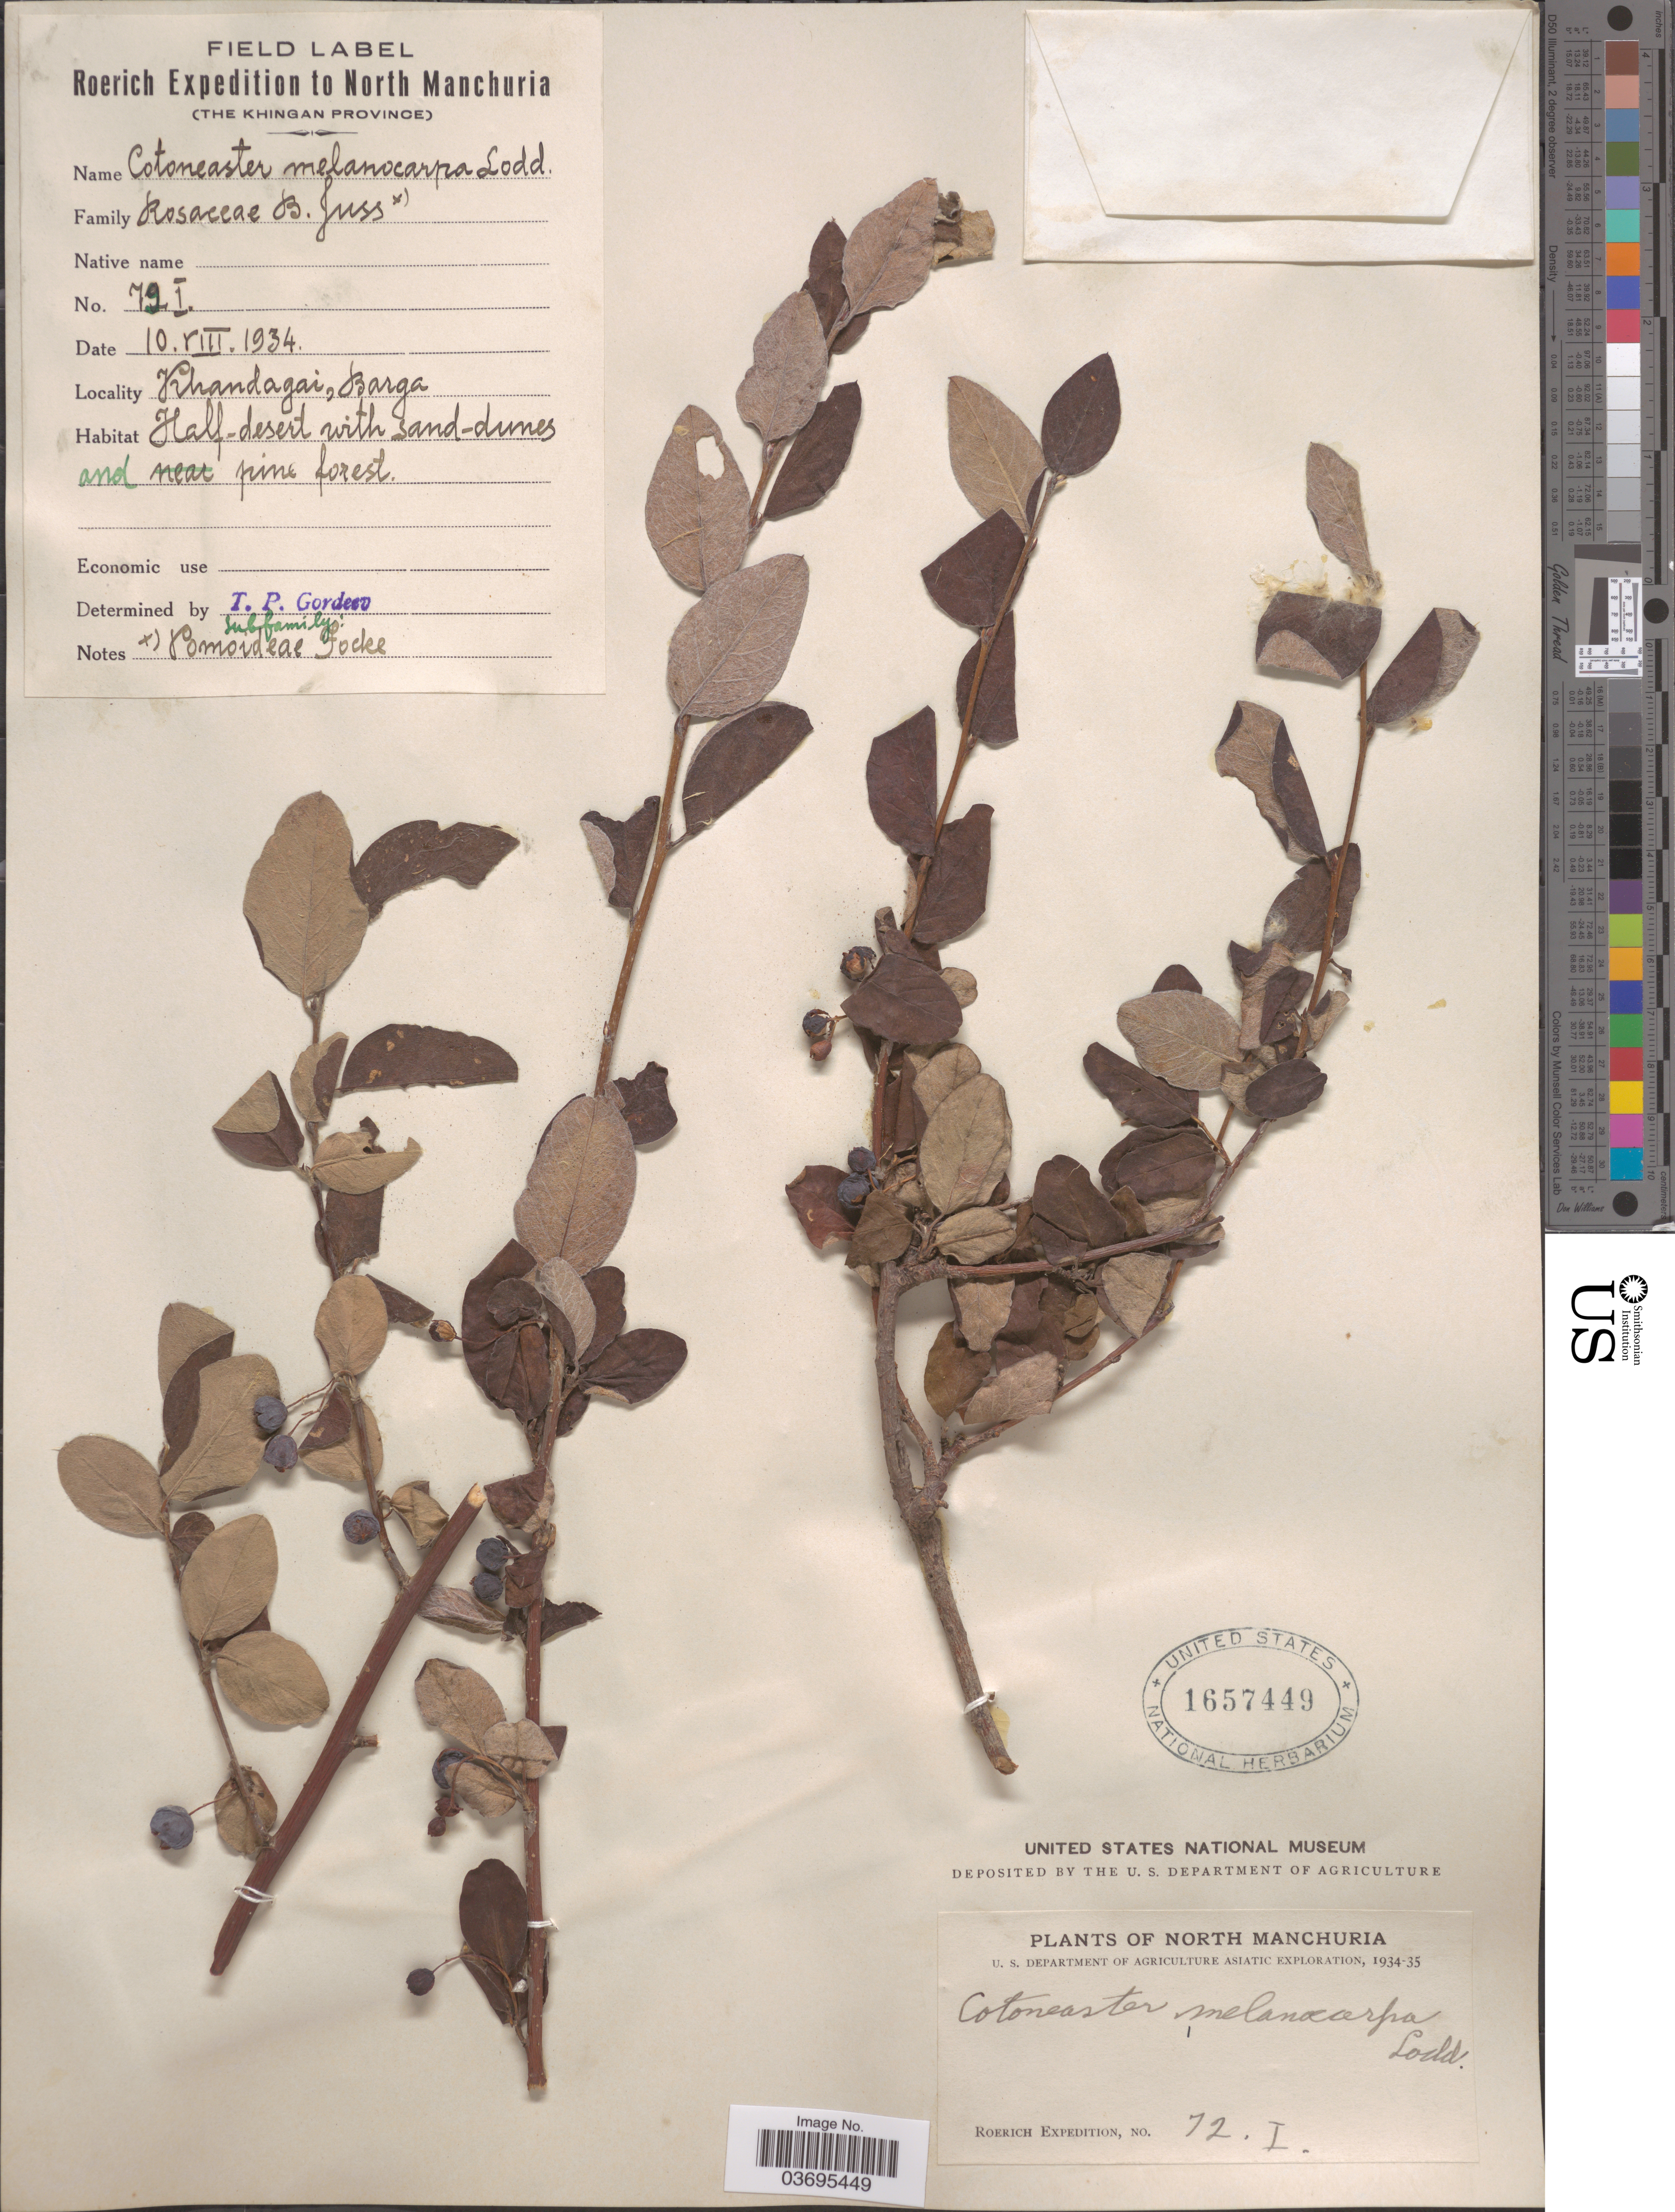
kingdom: Plantae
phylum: Tracheophyta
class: Magnoliopsida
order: Rosales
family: Rosaceae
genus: Cotoneaster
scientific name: Cotoneaster melanocarpus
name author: Conrad L. Loddiges, G. Loddiges & W. Loddiges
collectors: Roerich Expedition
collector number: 72.I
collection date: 1934-08-10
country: China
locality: North Manchuria. The Khingan Province. Khandagai, Barga.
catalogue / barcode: US 1657449